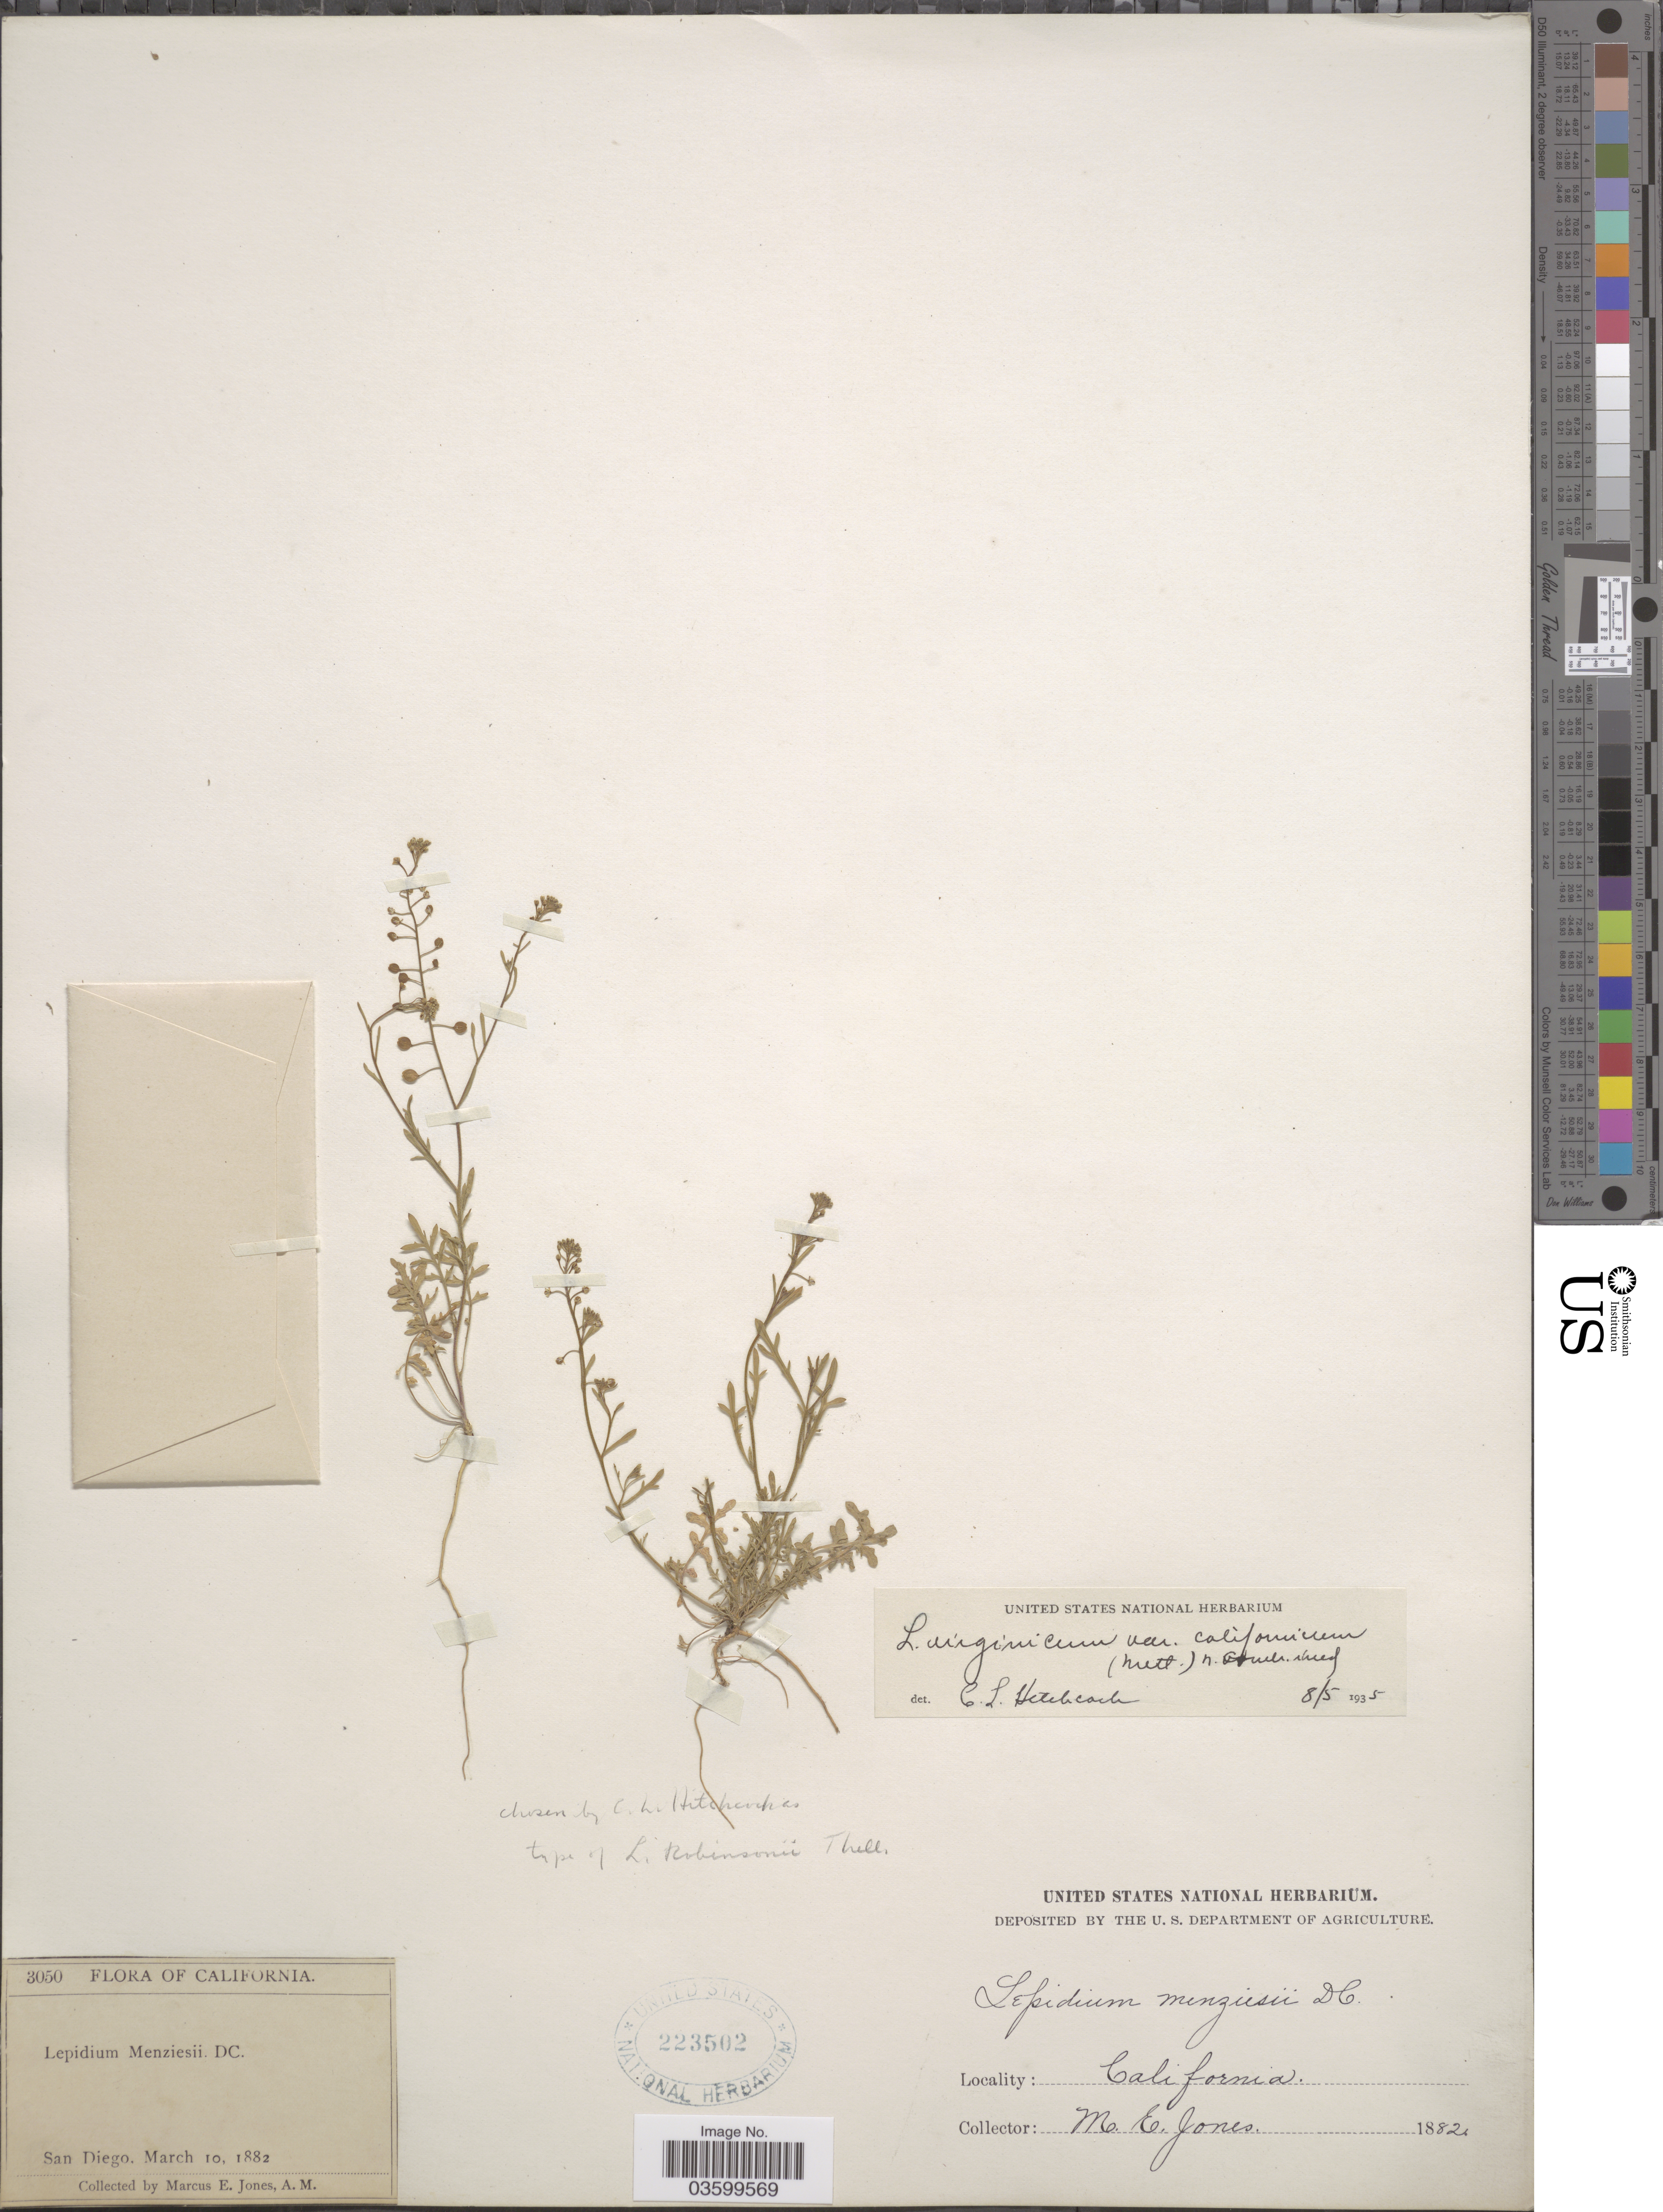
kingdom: Plantae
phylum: Tracheophyta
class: Magnoliopsida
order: Brassicales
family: Brassicaceae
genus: Lepidium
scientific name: Lepidium robinsonii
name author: Thell.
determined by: Al-Shehbaz, I. A., (MO), Missouri Botanical Garden (UNITED STATES)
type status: Isotype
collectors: M. E. Jones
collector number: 3050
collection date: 1882-03-10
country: United States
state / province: California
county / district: San Diego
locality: San Diego.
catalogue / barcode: US 223502